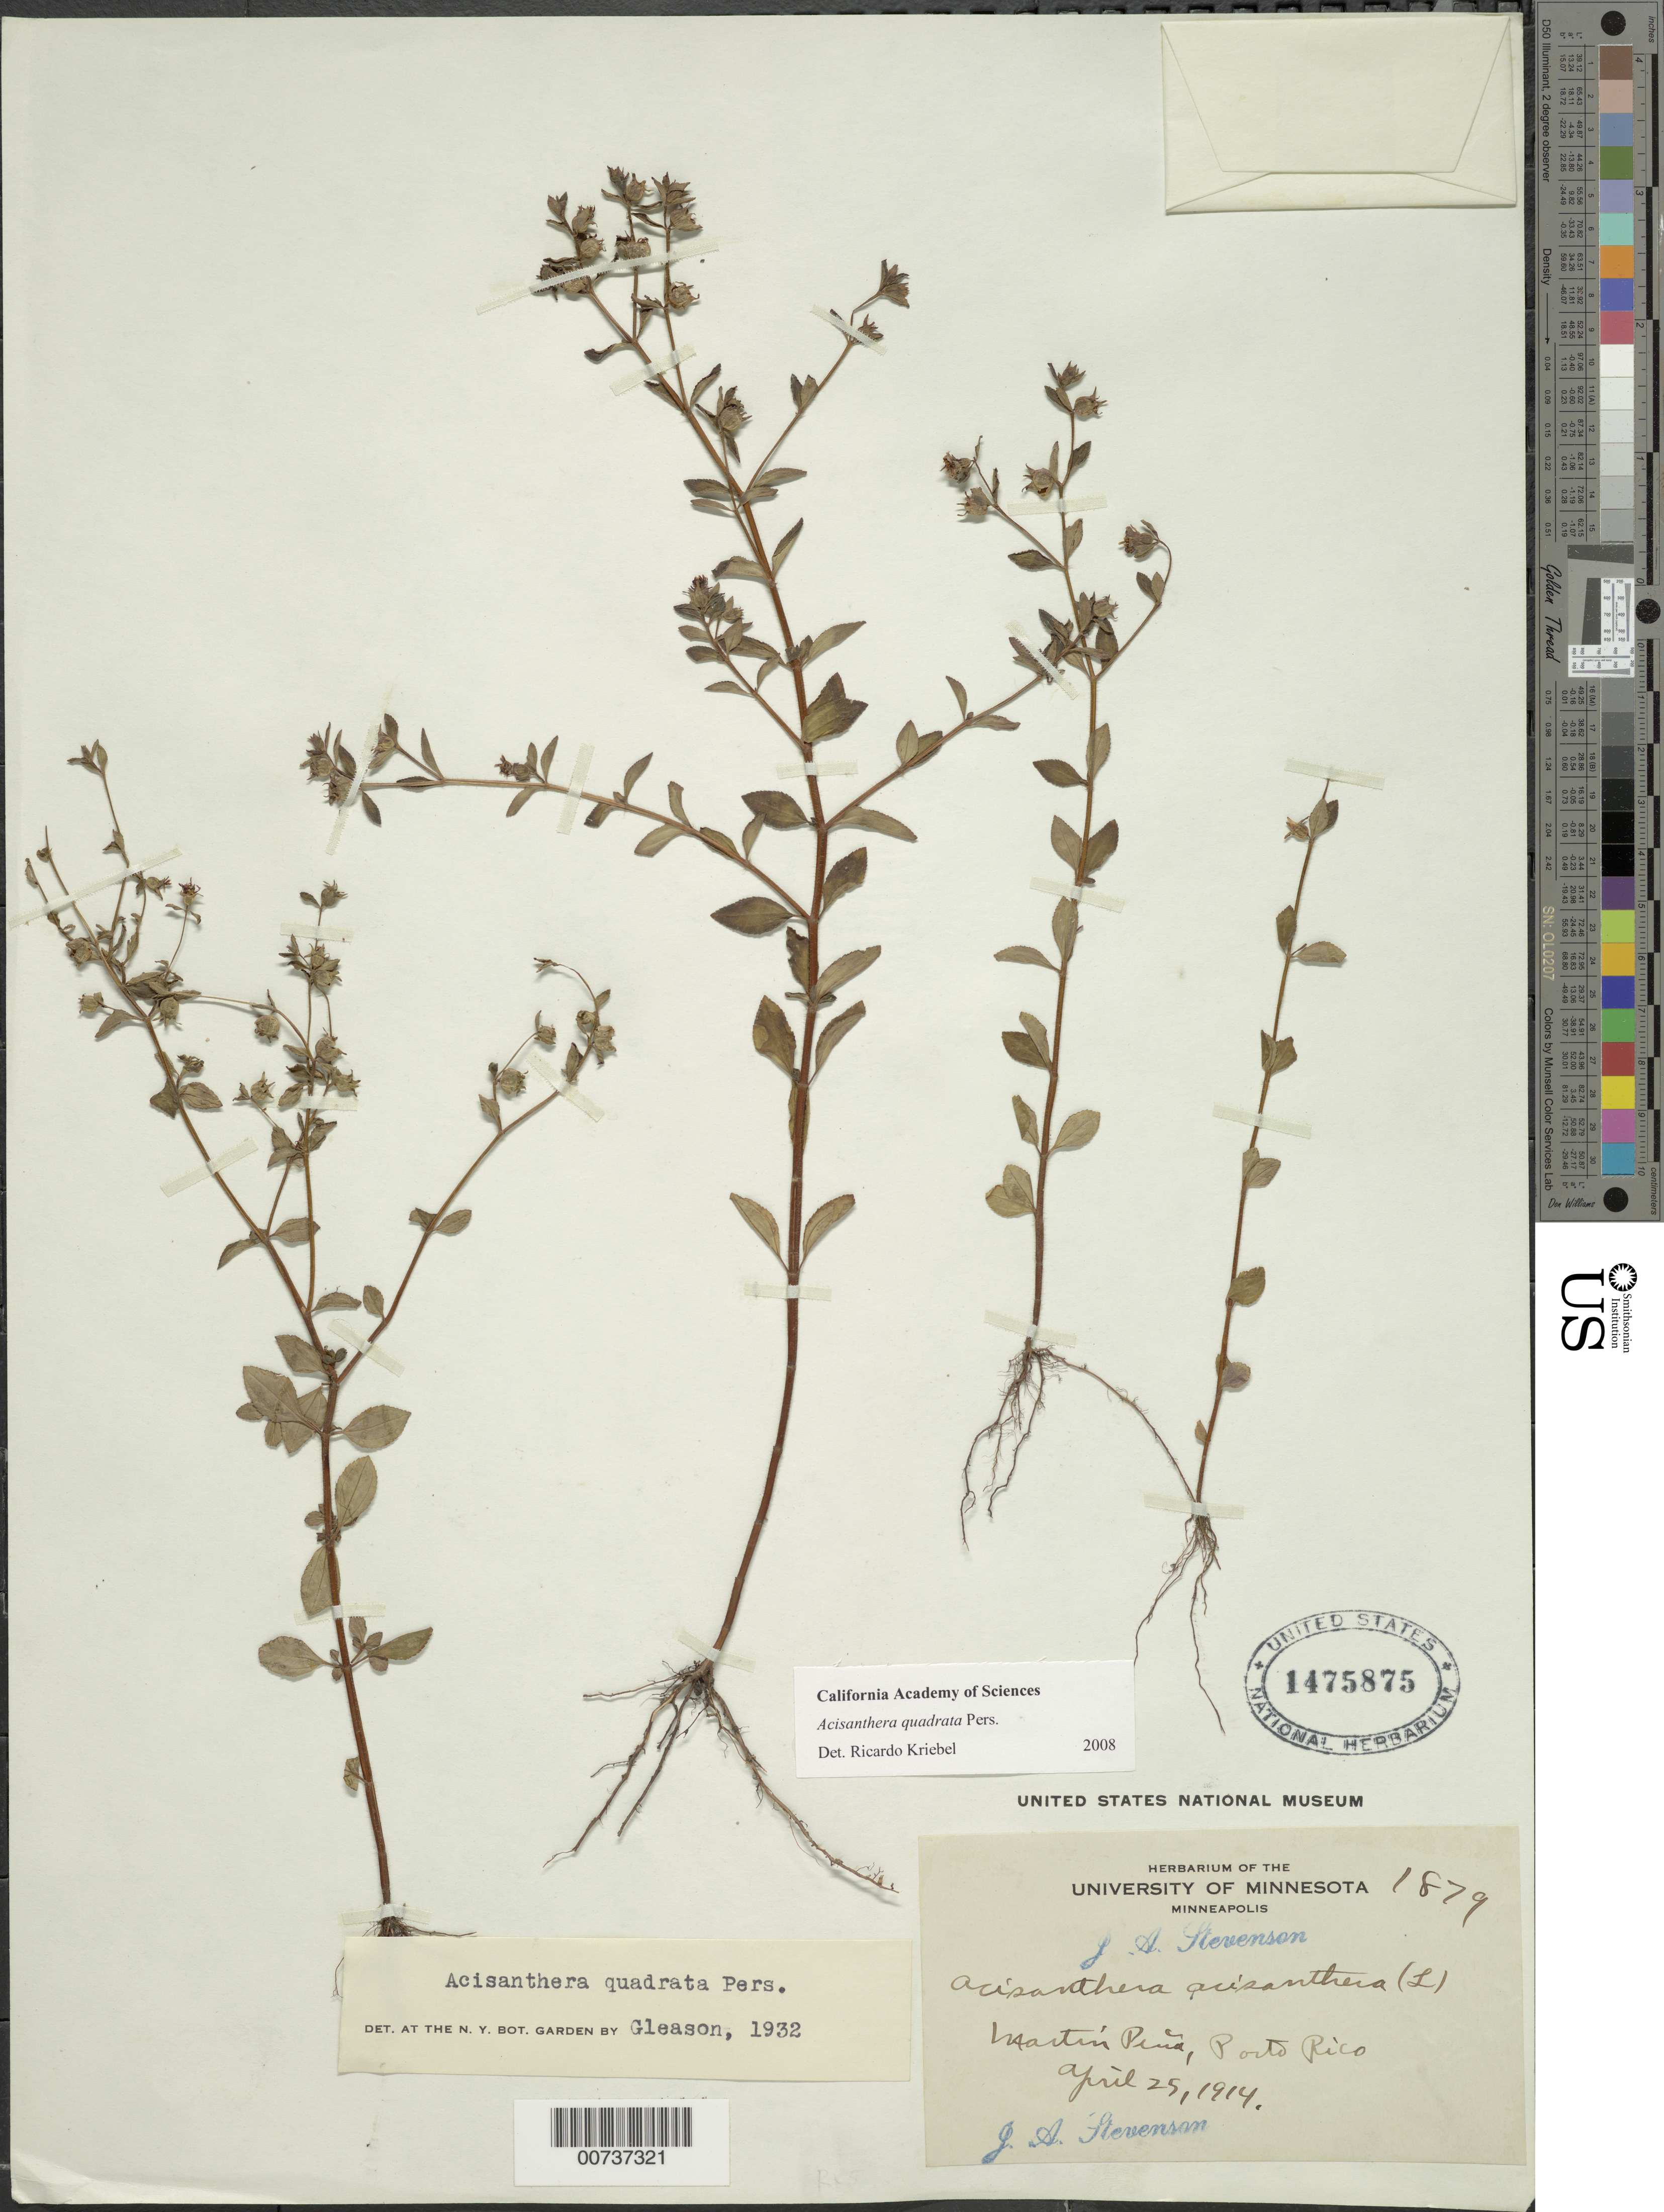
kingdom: Plantae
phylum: Tracheophyta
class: Magnoliopsida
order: Myrtales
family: Melastomataceae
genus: Acisanthera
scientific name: Acisanthera erecta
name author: Gleason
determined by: Nunes da Silva, Diego, (RB), Jardim Botanico do Rio de Janeiro - Herbario (BRAZIL)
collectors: J. Stevenson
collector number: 1879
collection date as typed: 25 Apr 1914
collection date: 1914-04-25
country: Puerto Rico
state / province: San Juan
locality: Martín Peña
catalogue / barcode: US 1475875